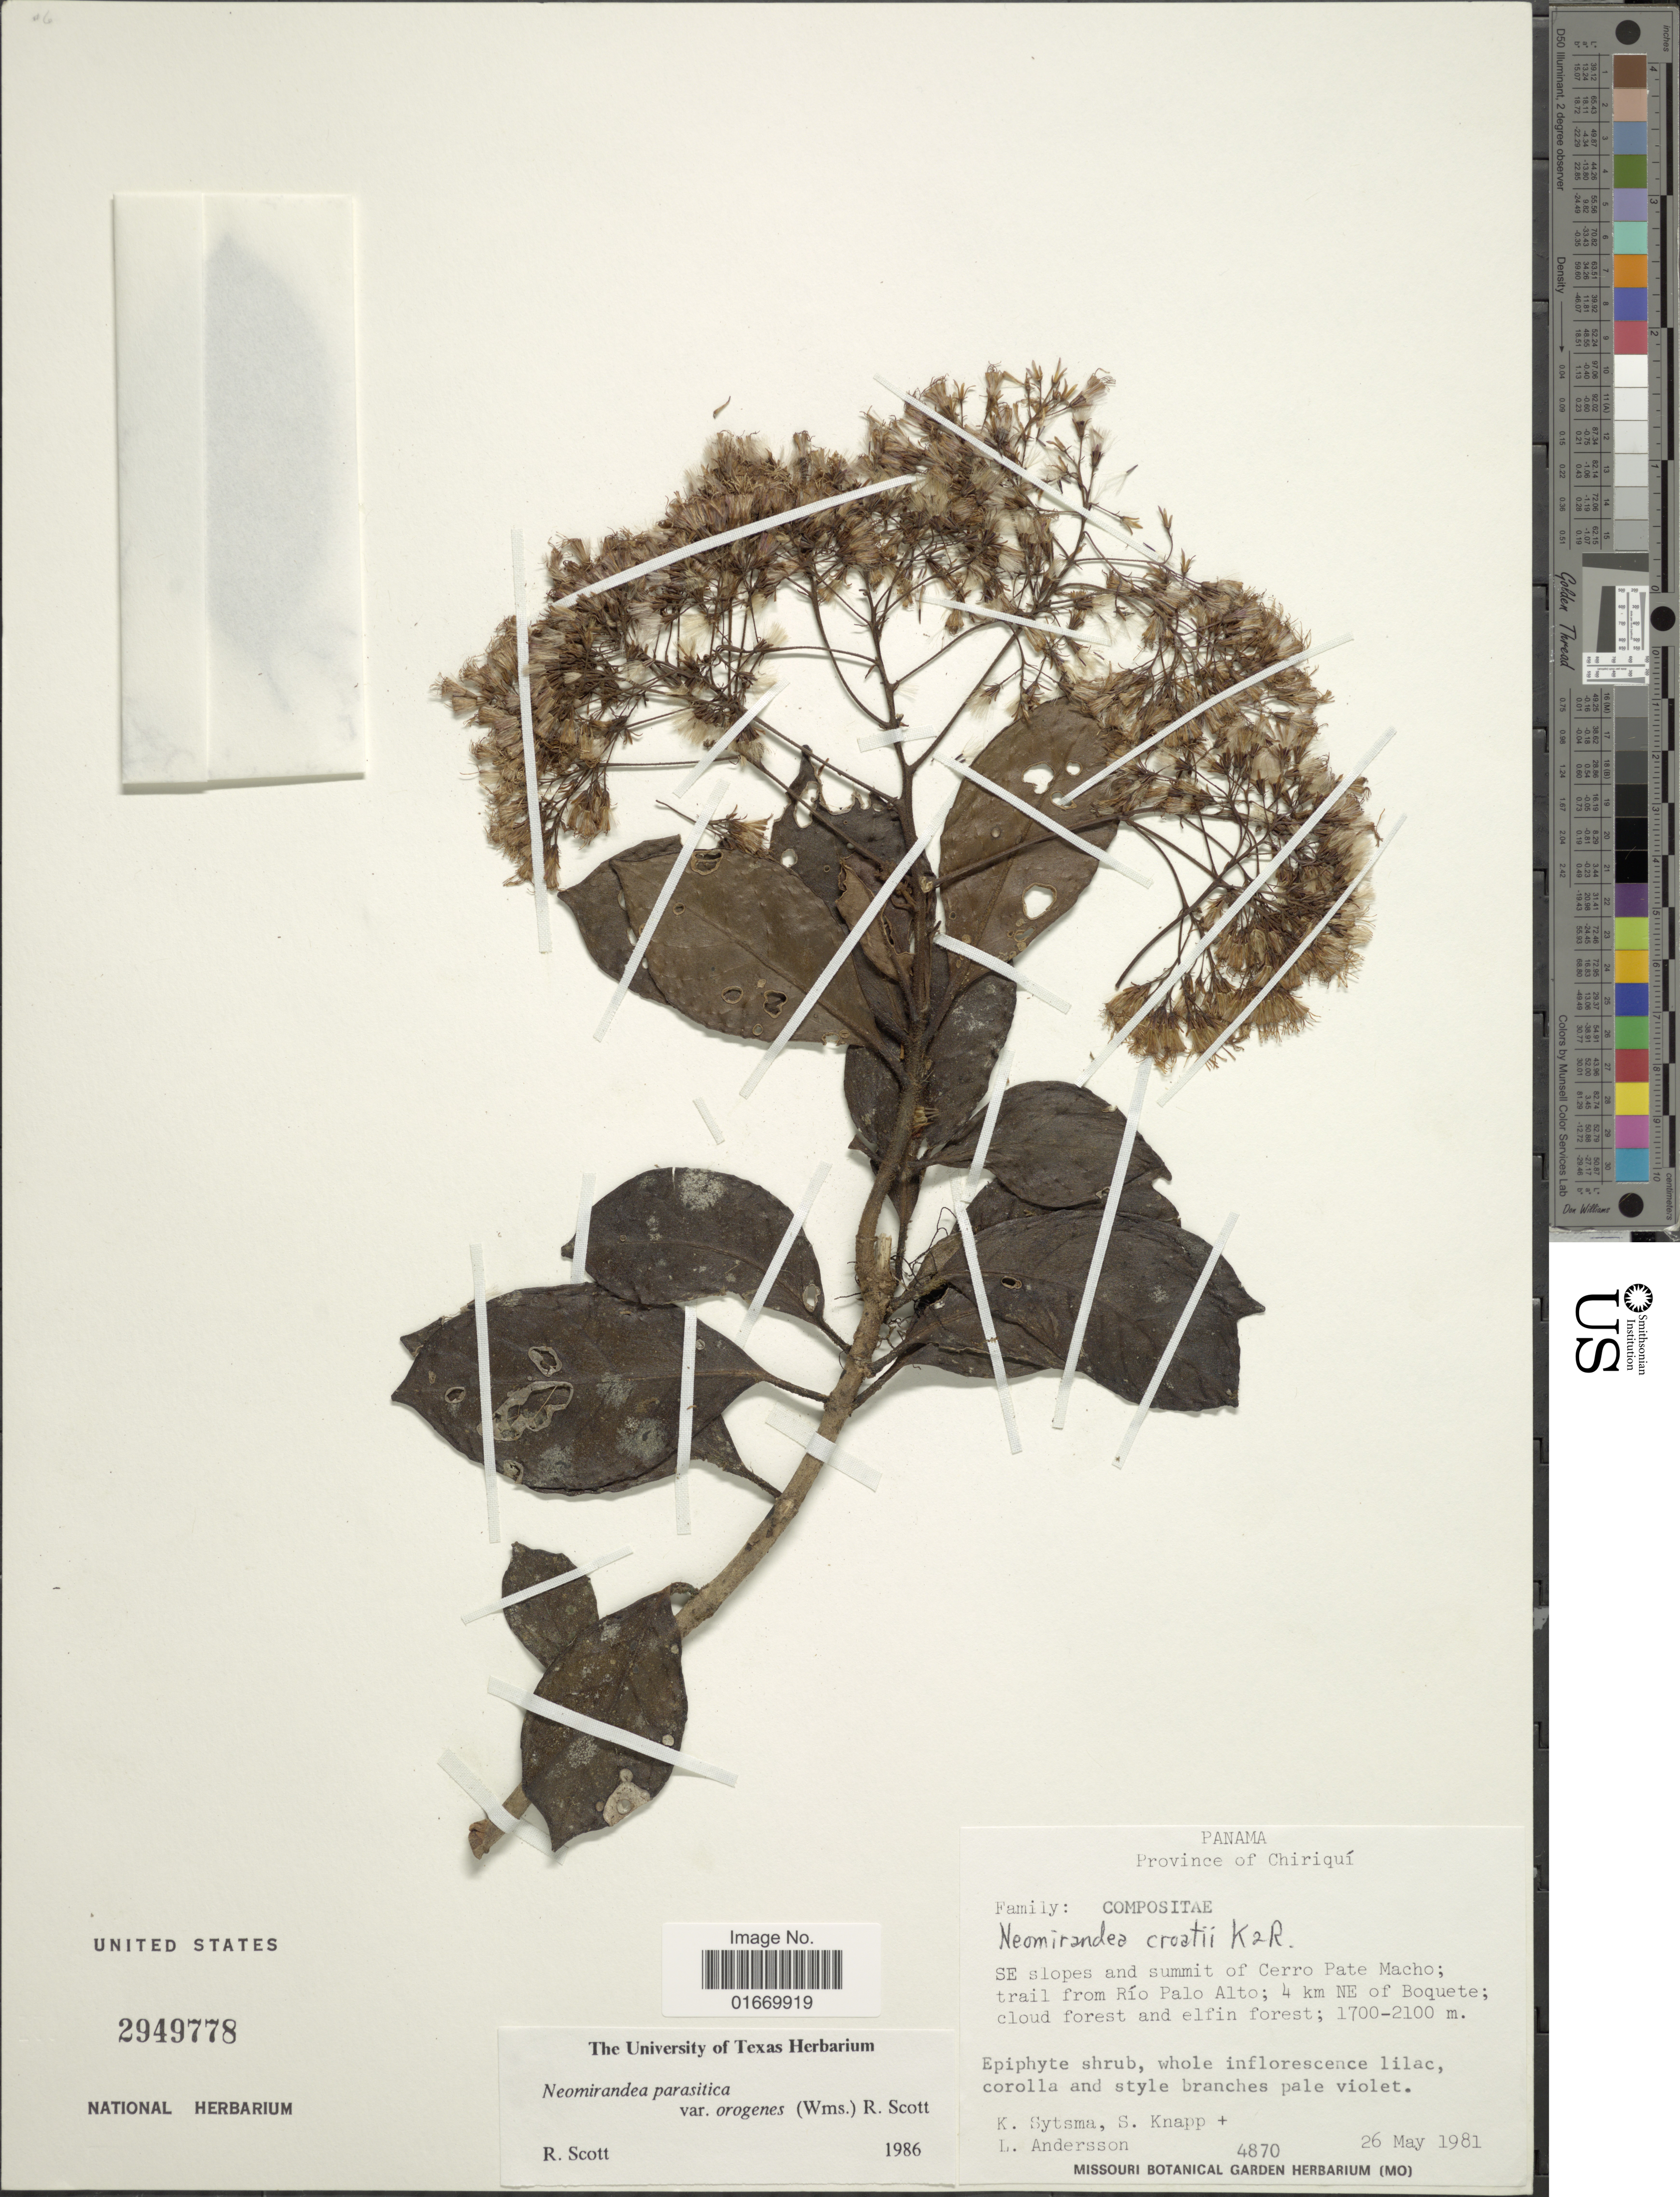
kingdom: Plantae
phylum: Tracheophyta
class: Magnoliopsida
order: Asterales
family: Asteraceae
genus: Neomirandea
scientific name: Neomirandea croatii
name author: R.M. King & H. Rob.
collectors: K. J. Sytsma, S. Knapp & L. Andersson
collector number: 4870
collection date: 1981-05-26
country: Panama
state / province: Chiriqui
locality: SE slopes and summit of Cerro Pate Macho, trail from Rio Palo Alto, 4 km NE of Boquete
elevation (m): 1700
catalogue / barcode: US 2949778